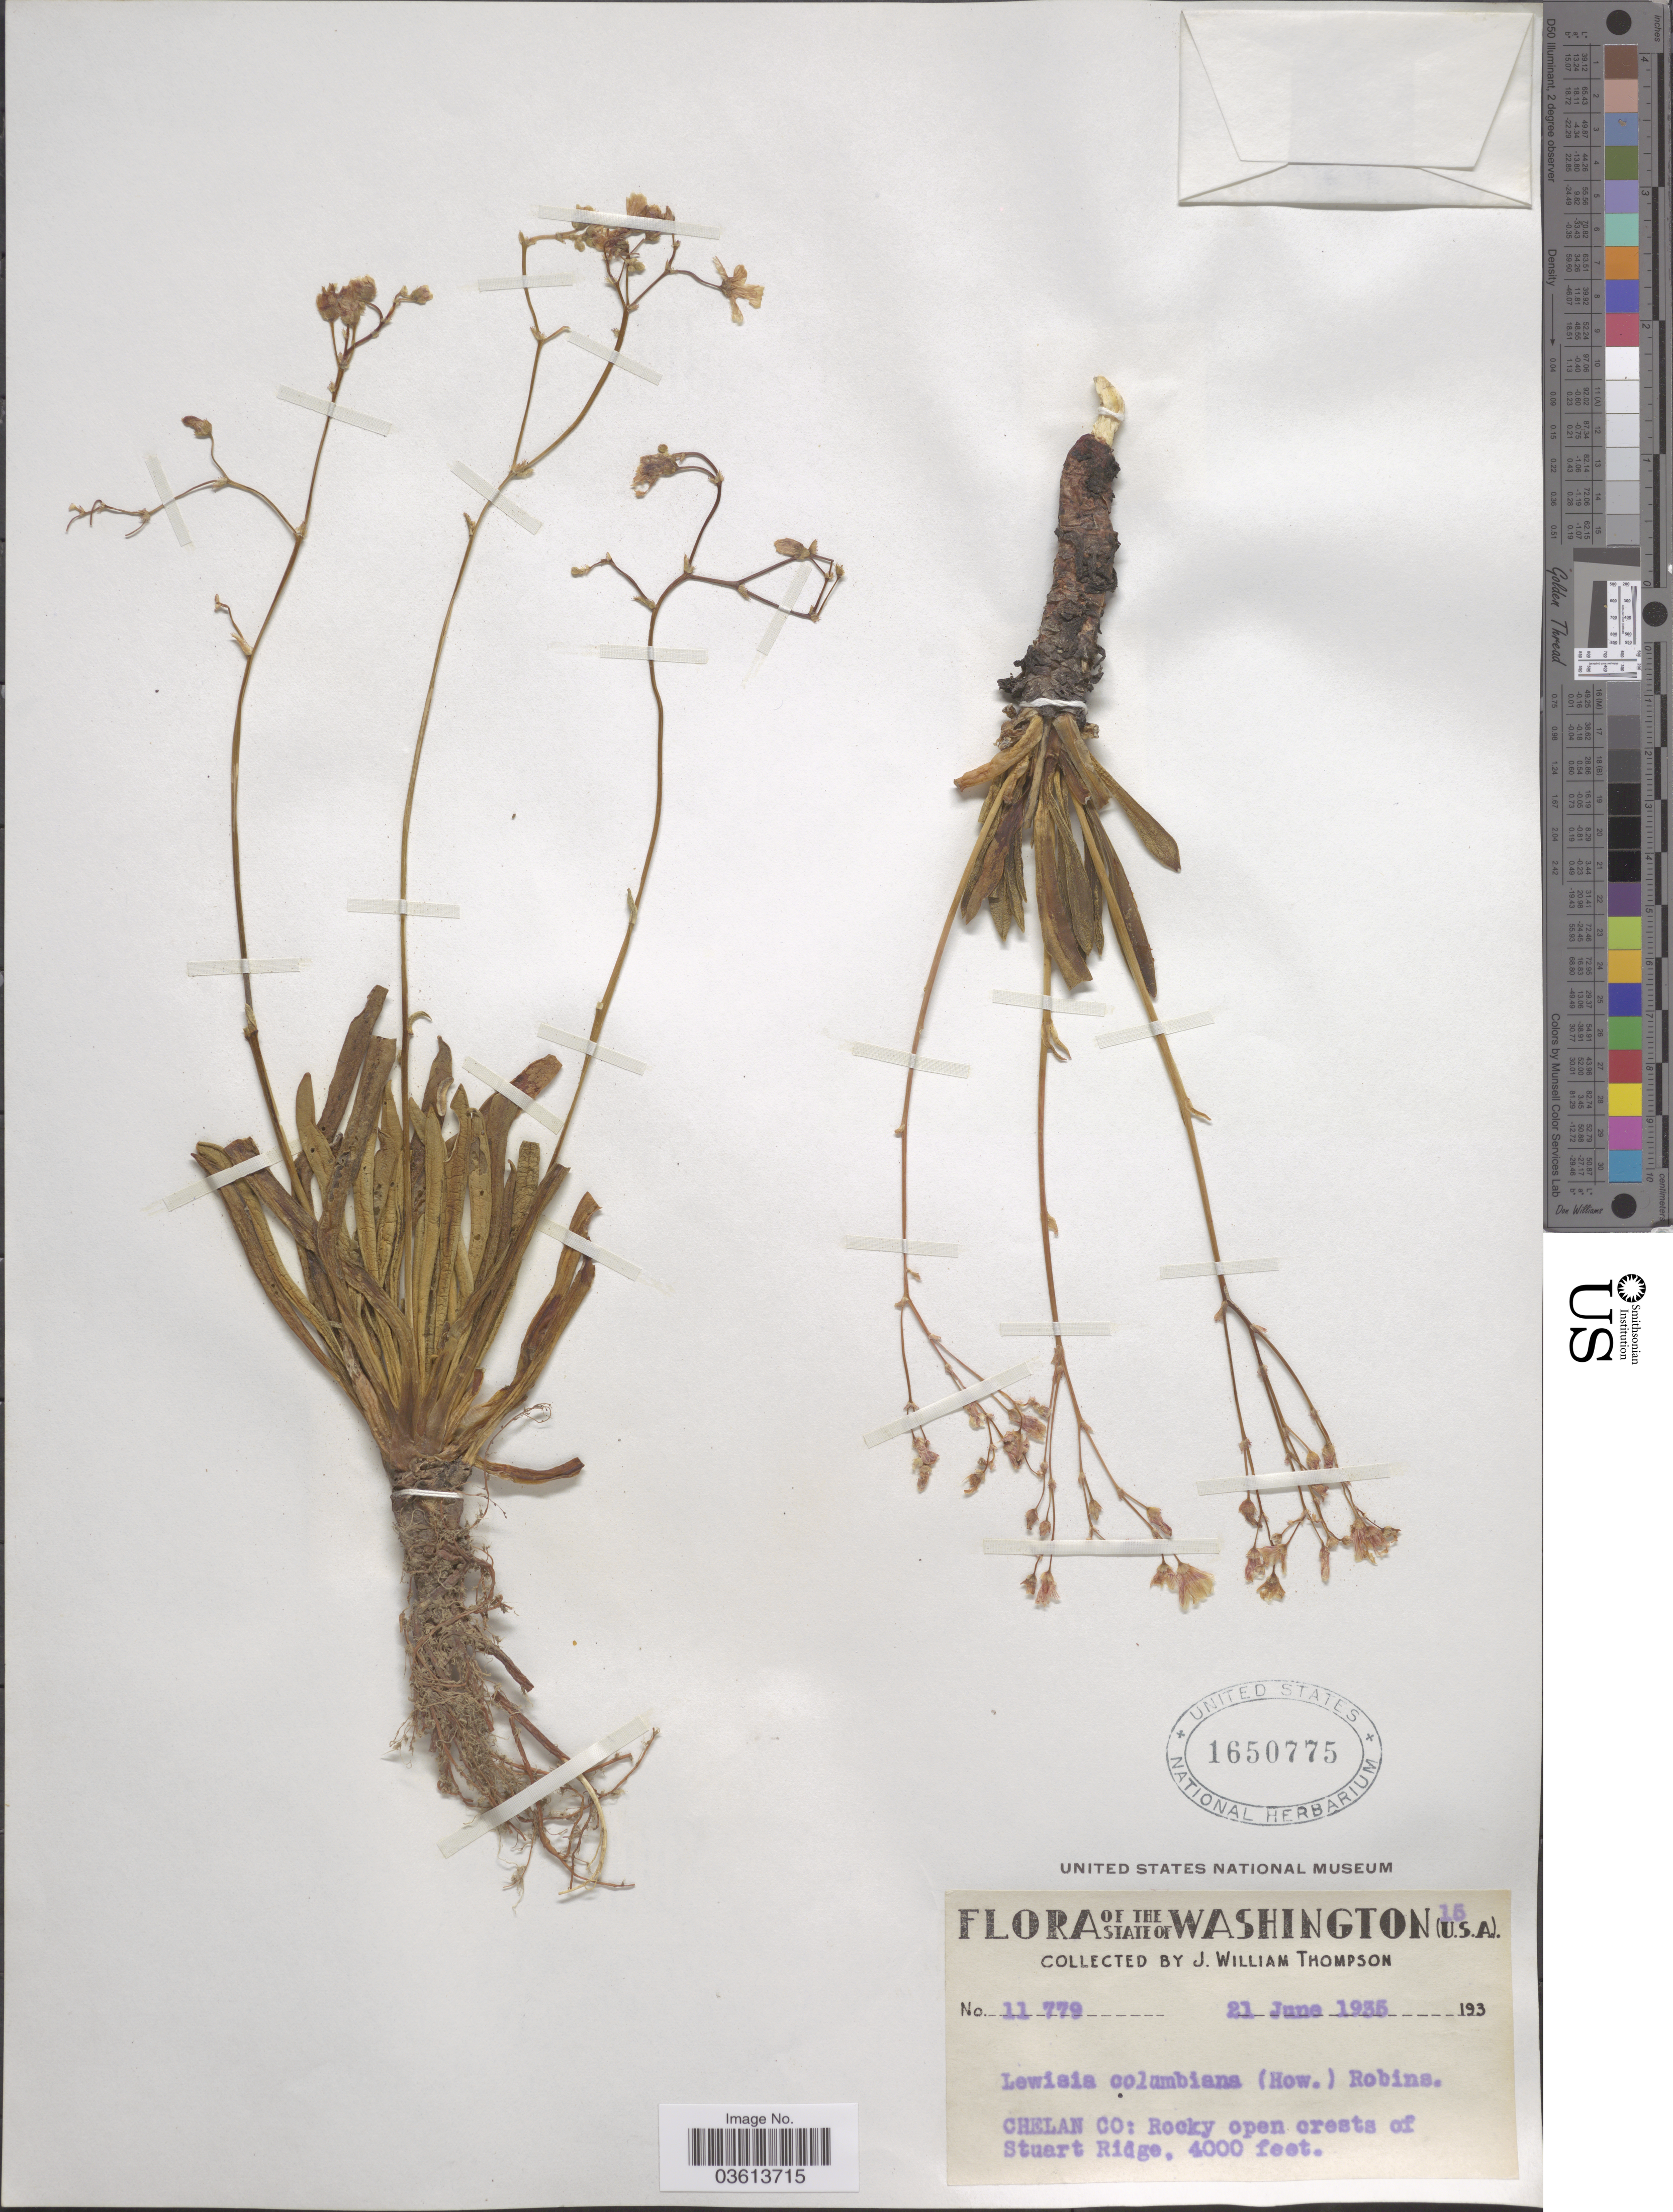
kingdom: Plantae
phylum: Tracheophyta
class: Magnoliopsida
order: Caryophyllales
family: Montiaceae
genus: Lewisia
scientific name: Lewisia columbiana var. columbiana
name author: (Howell ex A. Gray) B.L. Rob.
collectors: J. W. Thompson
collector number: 11779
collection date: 1935-06-21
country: United States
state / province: Washington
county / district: Chelan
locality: Chelan Co: Rocky open crests of Stuart Ridge.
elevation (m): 1219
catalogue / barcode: US 1650775